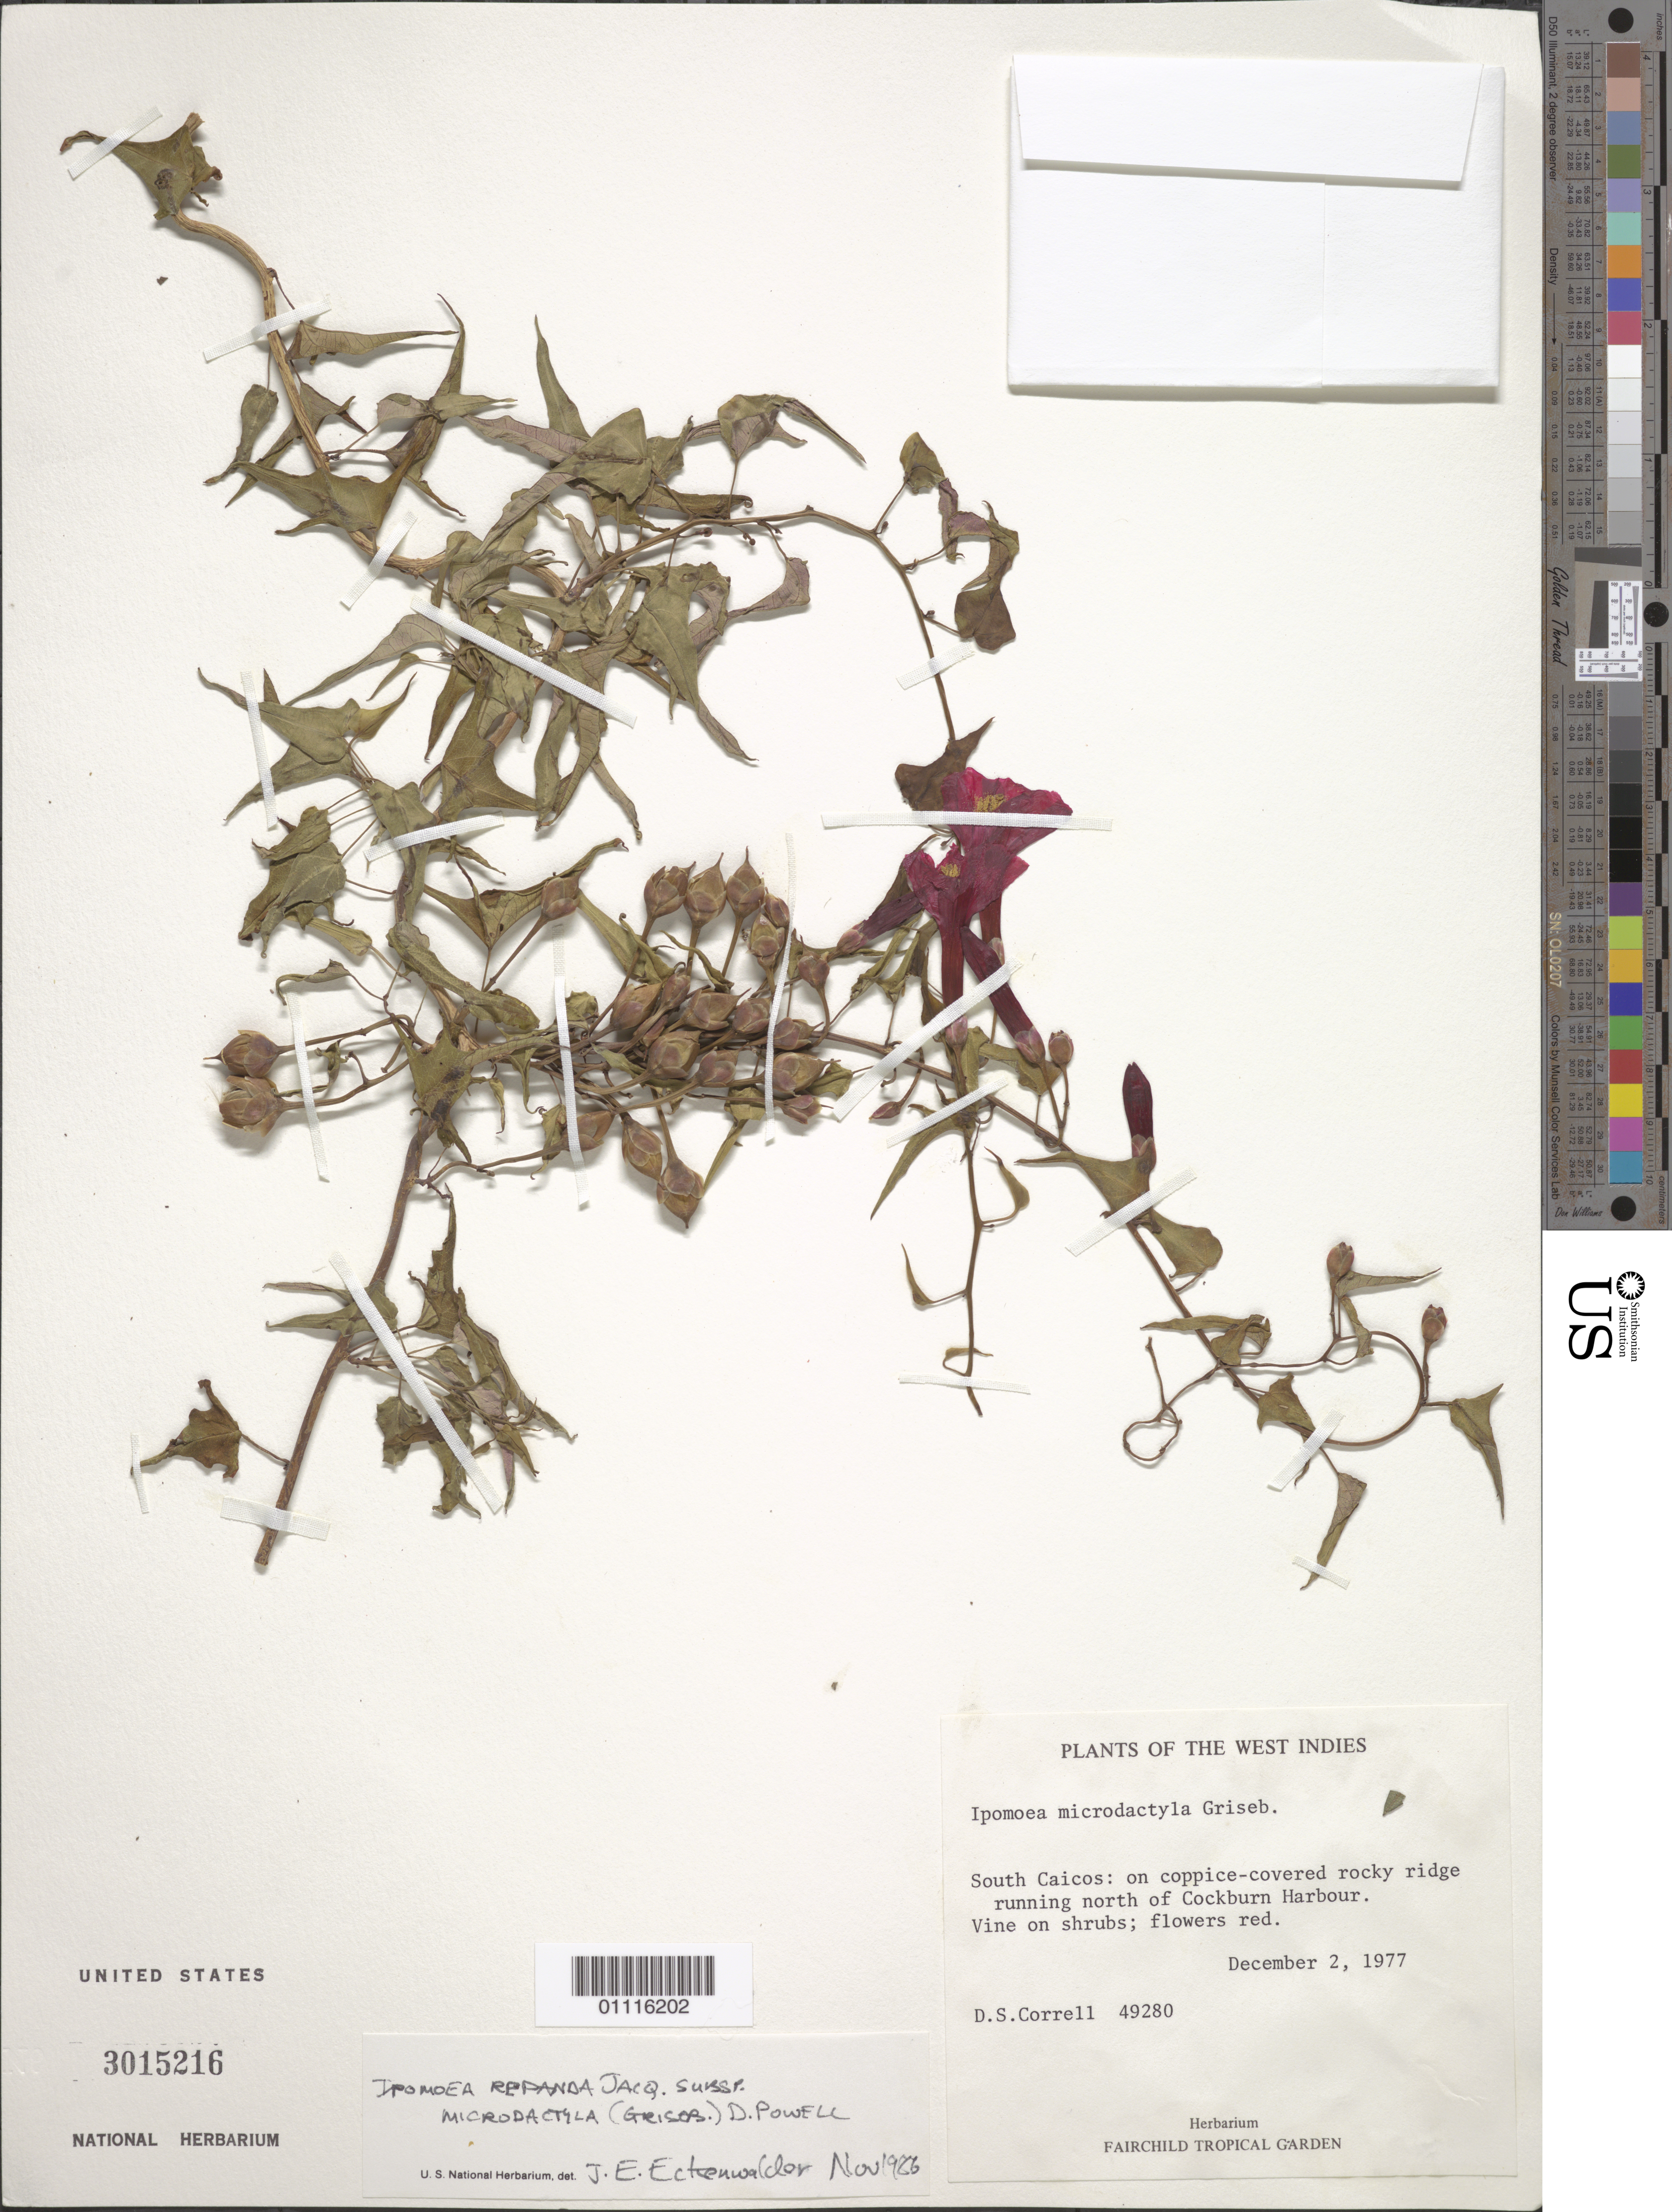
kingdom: Plantae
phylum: Tracheophyta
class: Magnoliopsida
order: Solanales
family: Convolvulaceae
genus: Ipomoea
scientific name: Ipomoea microdactyla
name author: Griseb.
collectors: D. S. Correll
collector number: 49280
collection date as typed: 02 Dec 1977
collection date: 1977-12-02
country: Turks and Caicos Islands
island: South Caicos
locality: On coppice-covered rocky ridge running N of Cockburn Harbour.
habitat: Coppice-covered rocky ridge.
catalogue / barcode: US 3015216